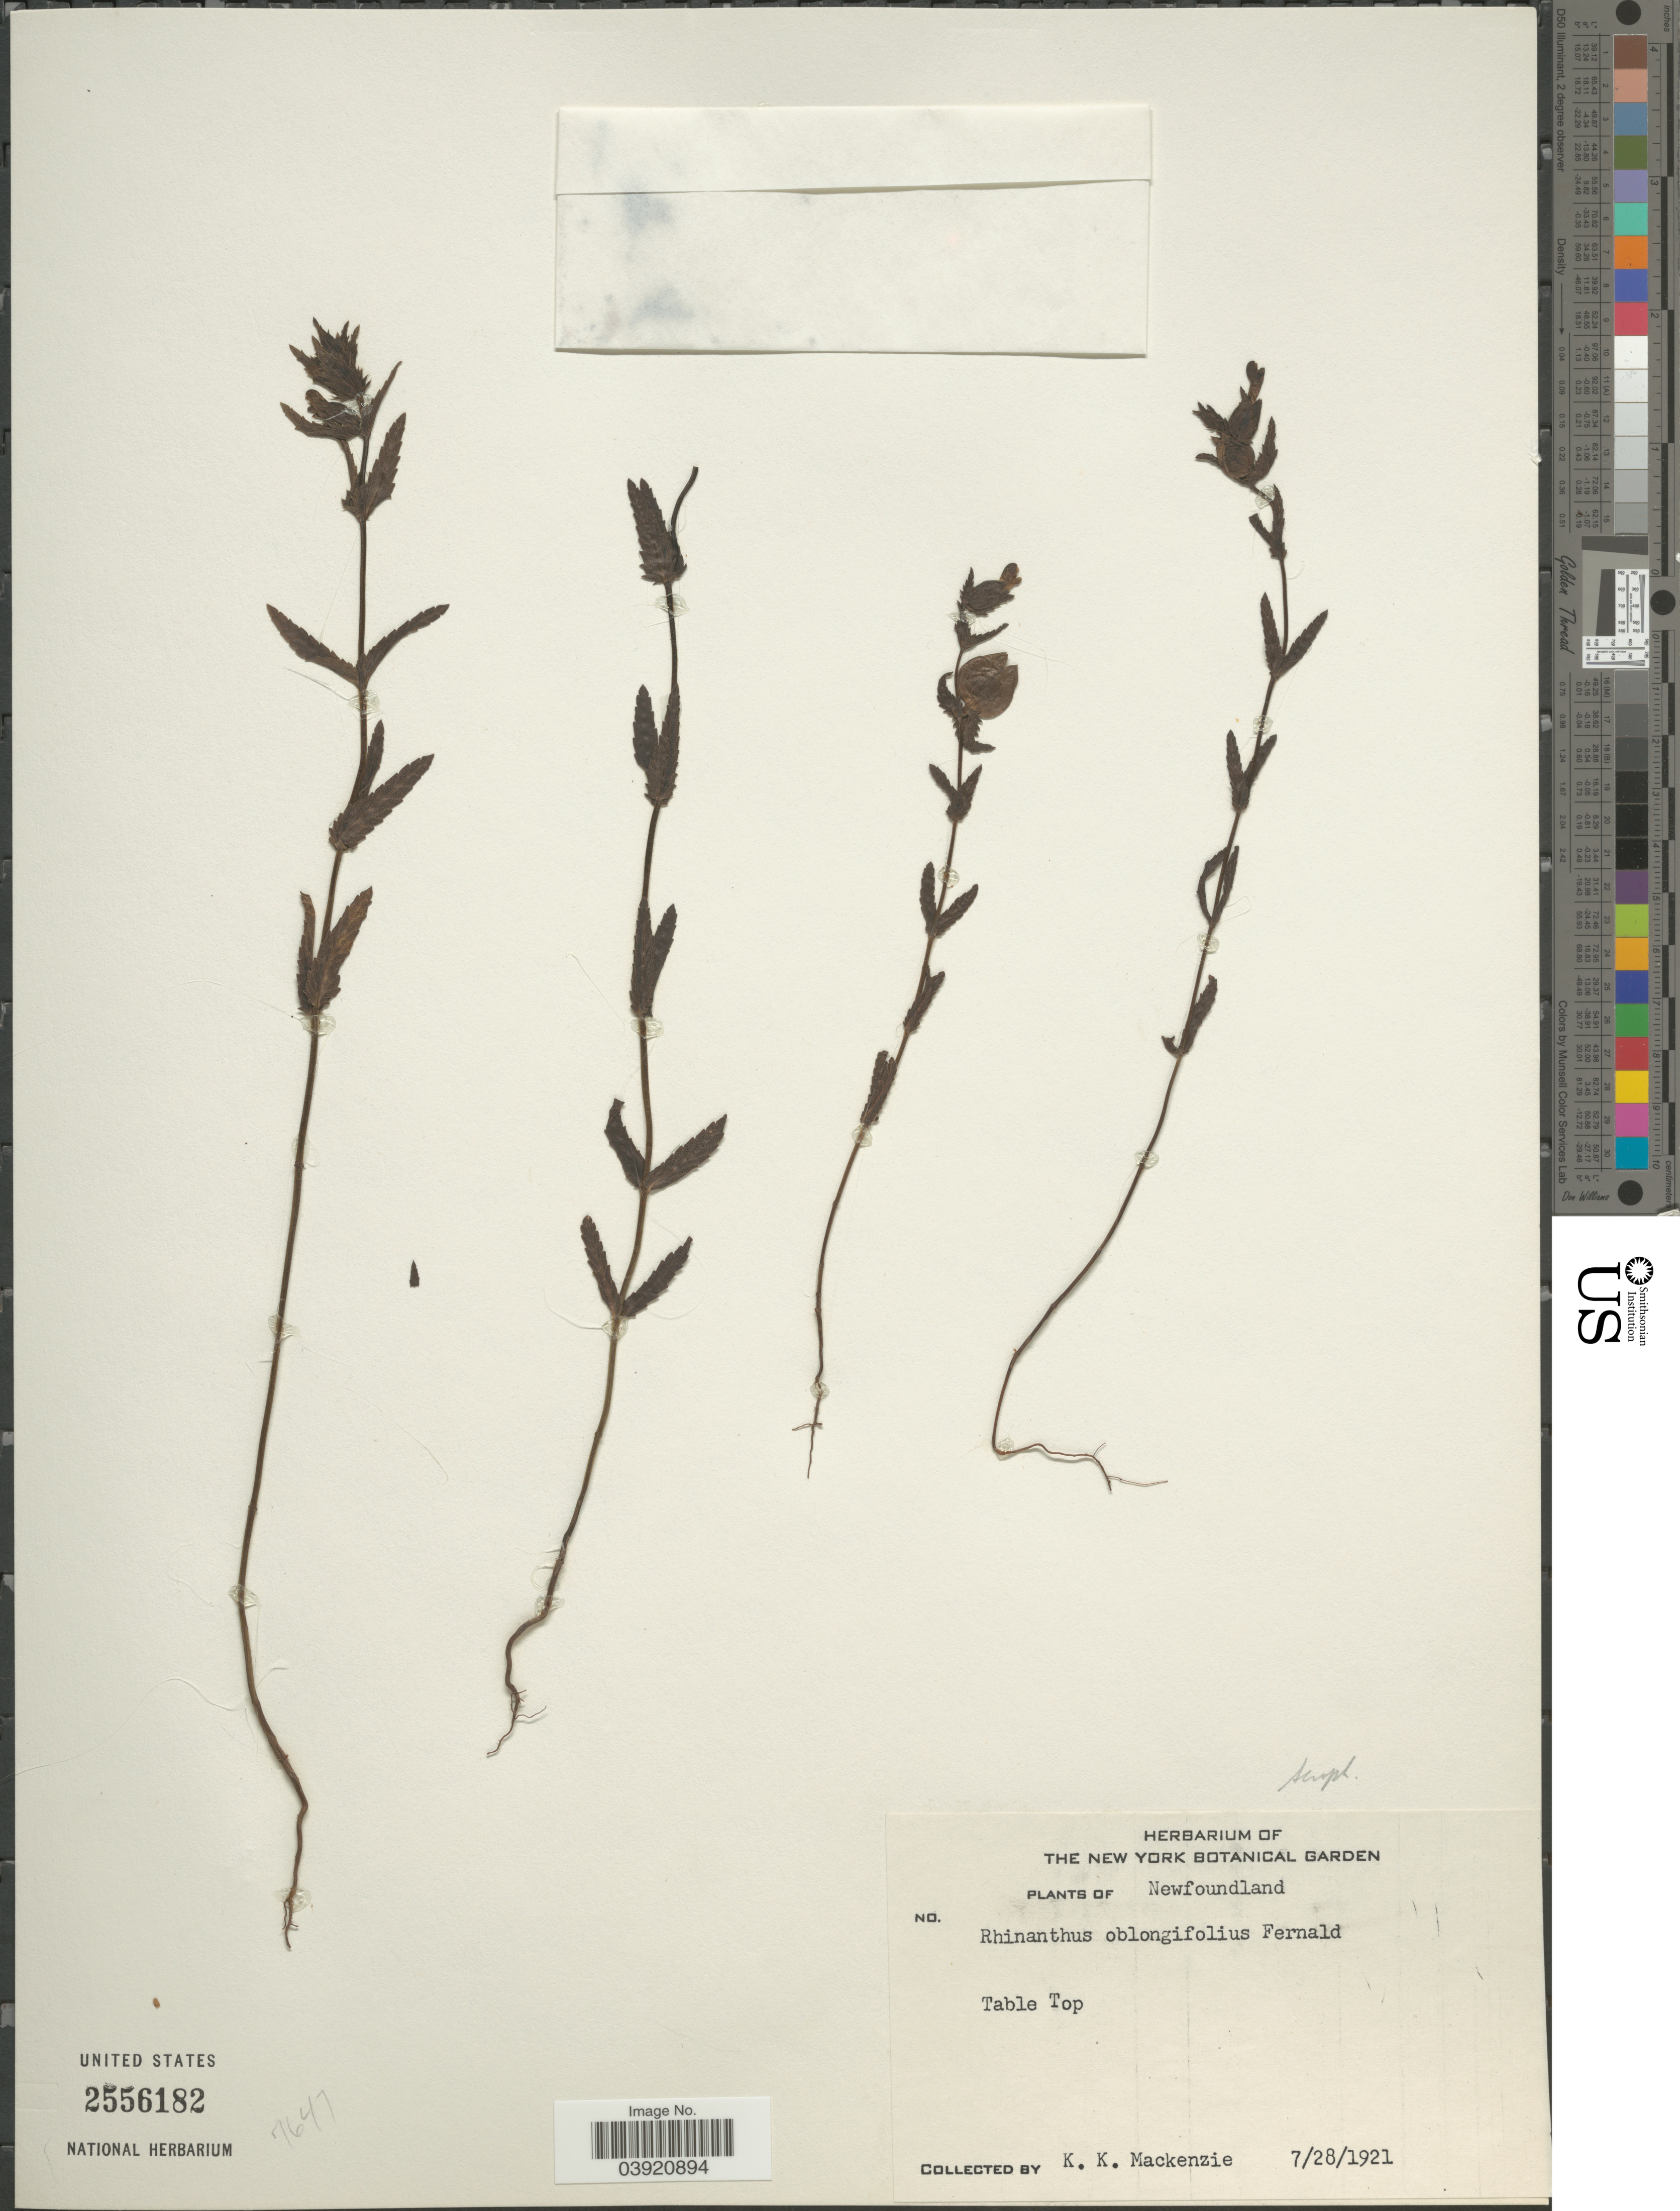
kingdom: Plantae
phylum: Tracheophyta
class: Magnoliopsida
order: Lamiales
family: Orobanchaceae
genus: Rhinanthus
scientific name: Rhinanthus oblongifolius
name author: Fernald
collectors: K. K. Mackenzie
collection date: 1921-07-28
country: Canada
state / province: Newfoundland and Labrador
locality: Table Top.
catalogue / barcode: US 2556182